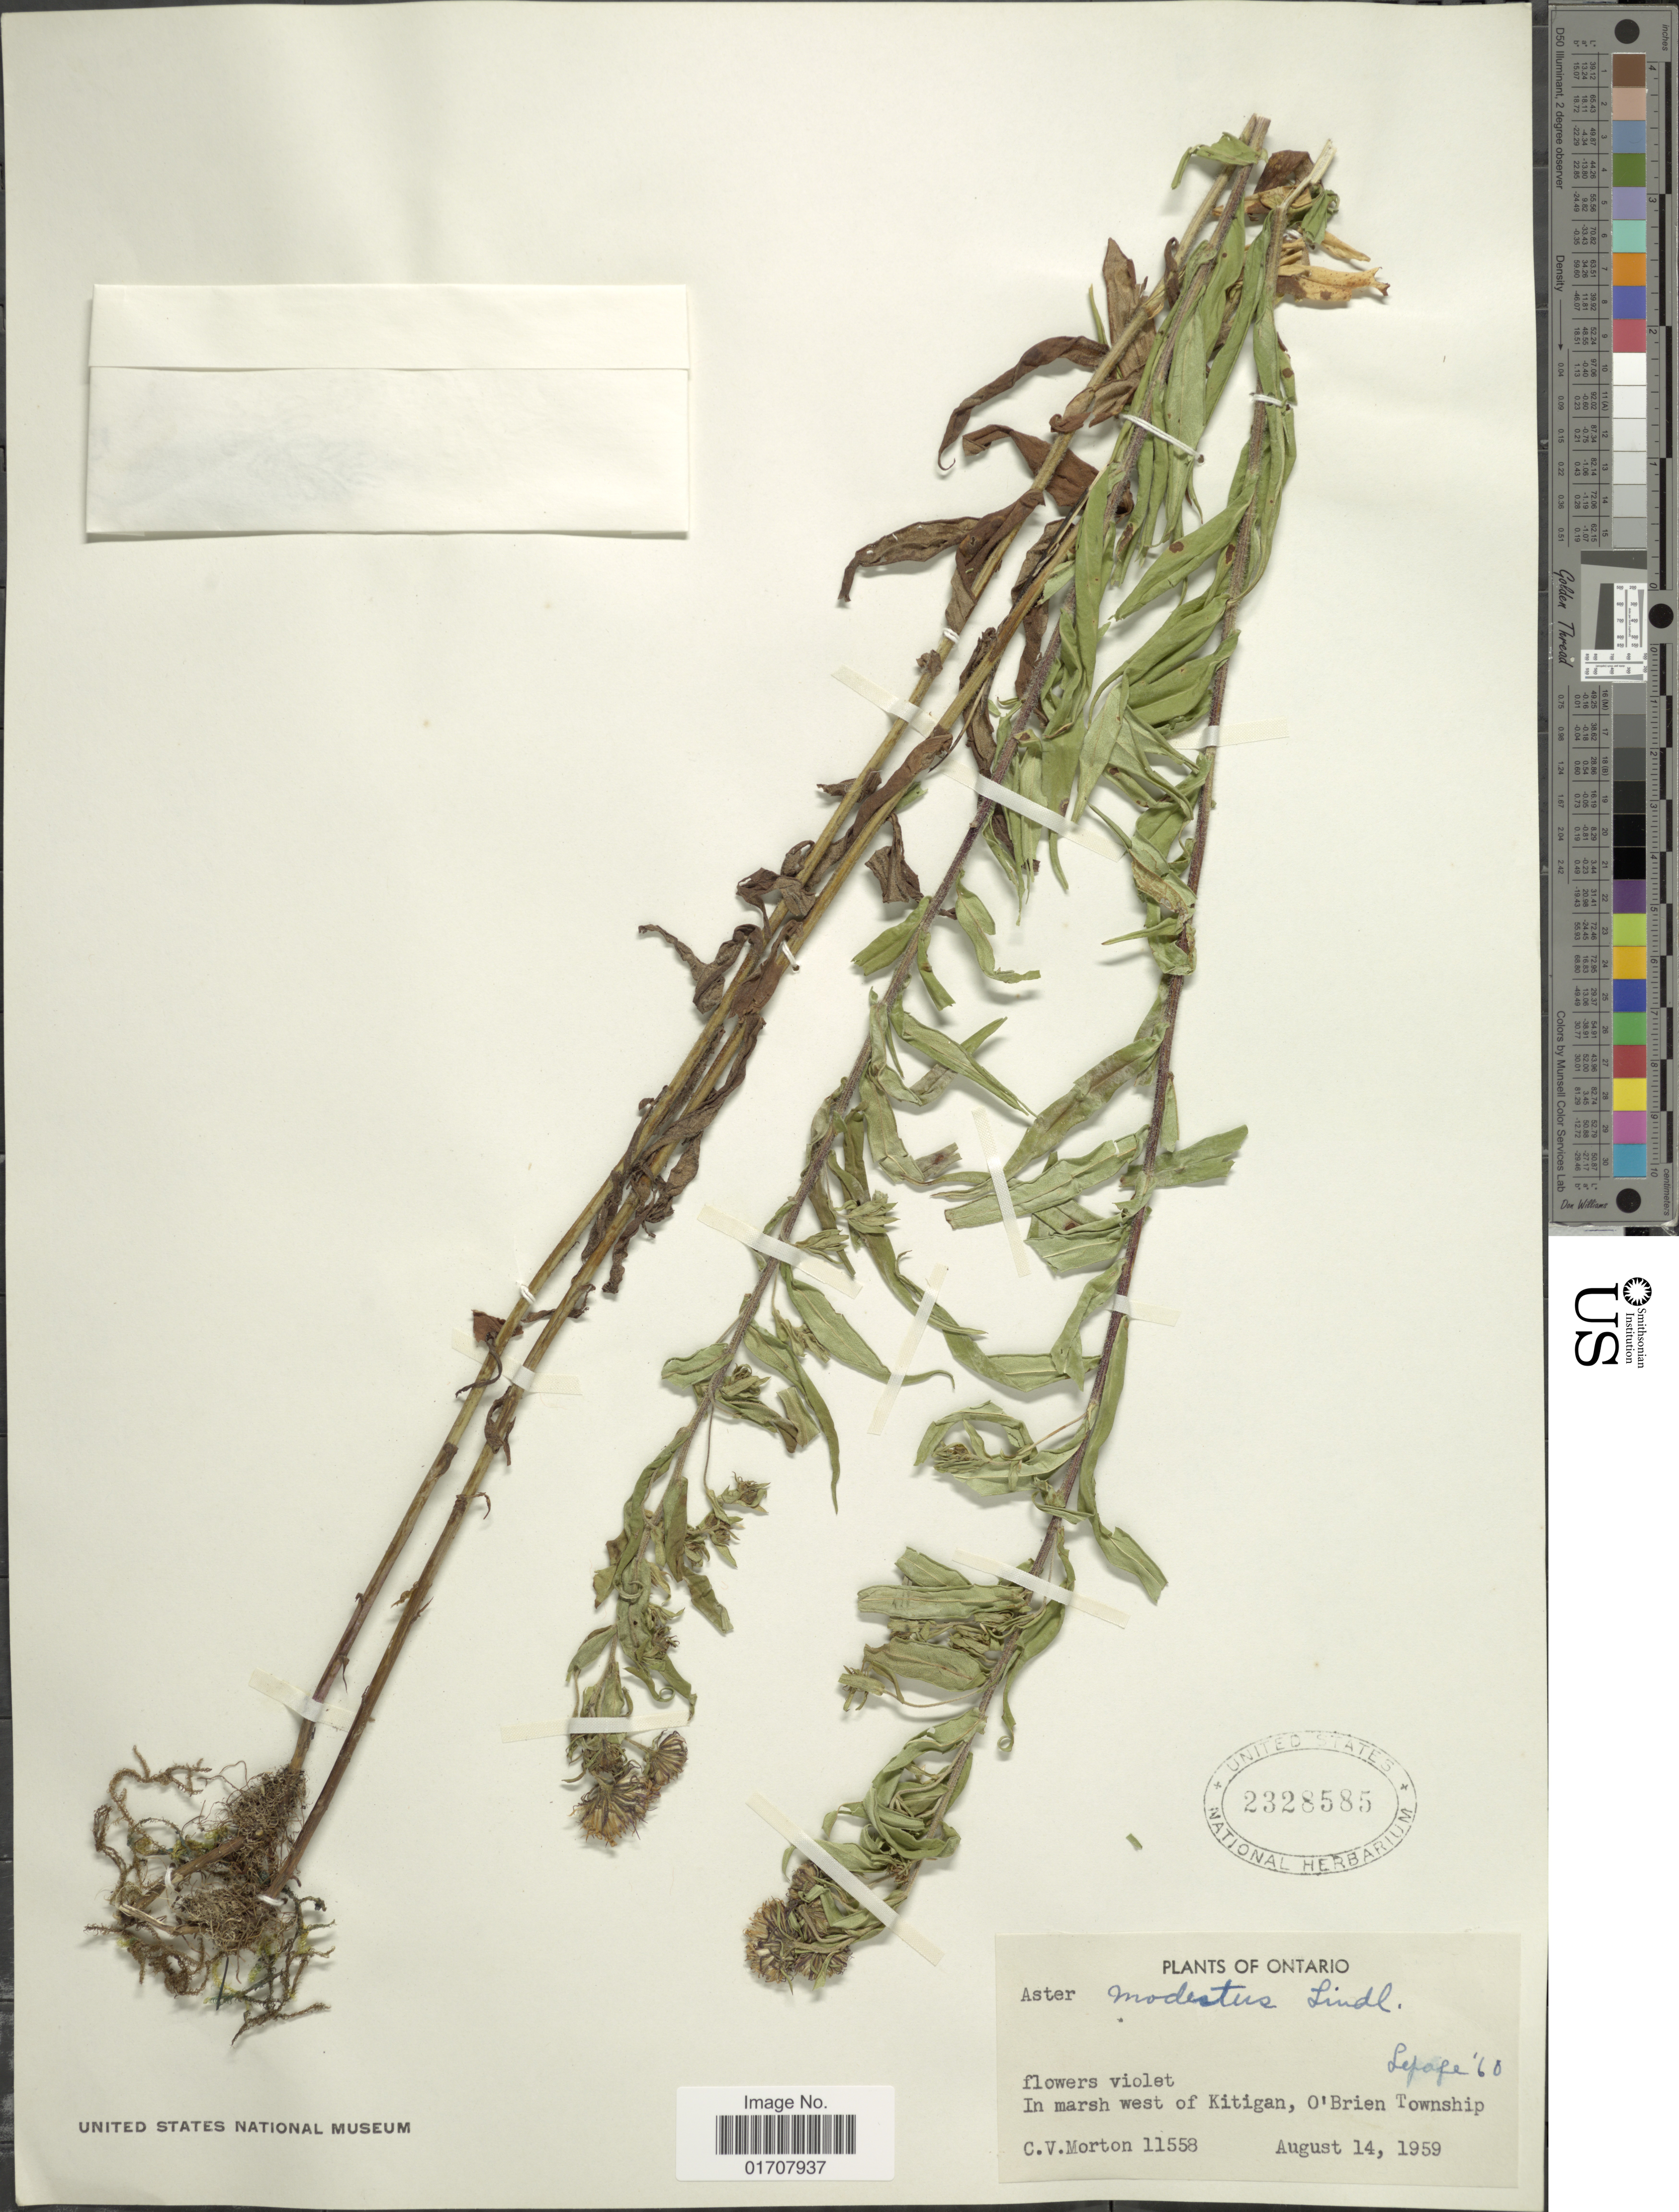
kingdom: Plantae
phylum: Tracheophyta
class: Magnoliopsida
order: Asterales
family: Asteraceae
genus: Canadanthus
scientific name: Canadanthus modestus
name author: (Lindl.) G.L. Nesom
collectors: C. V. Morton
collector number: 11558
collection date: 1959-08-14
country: Canada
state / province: Ontario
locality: In marsh west of Kitigan, O'Brien Township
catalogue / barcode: US 2328585